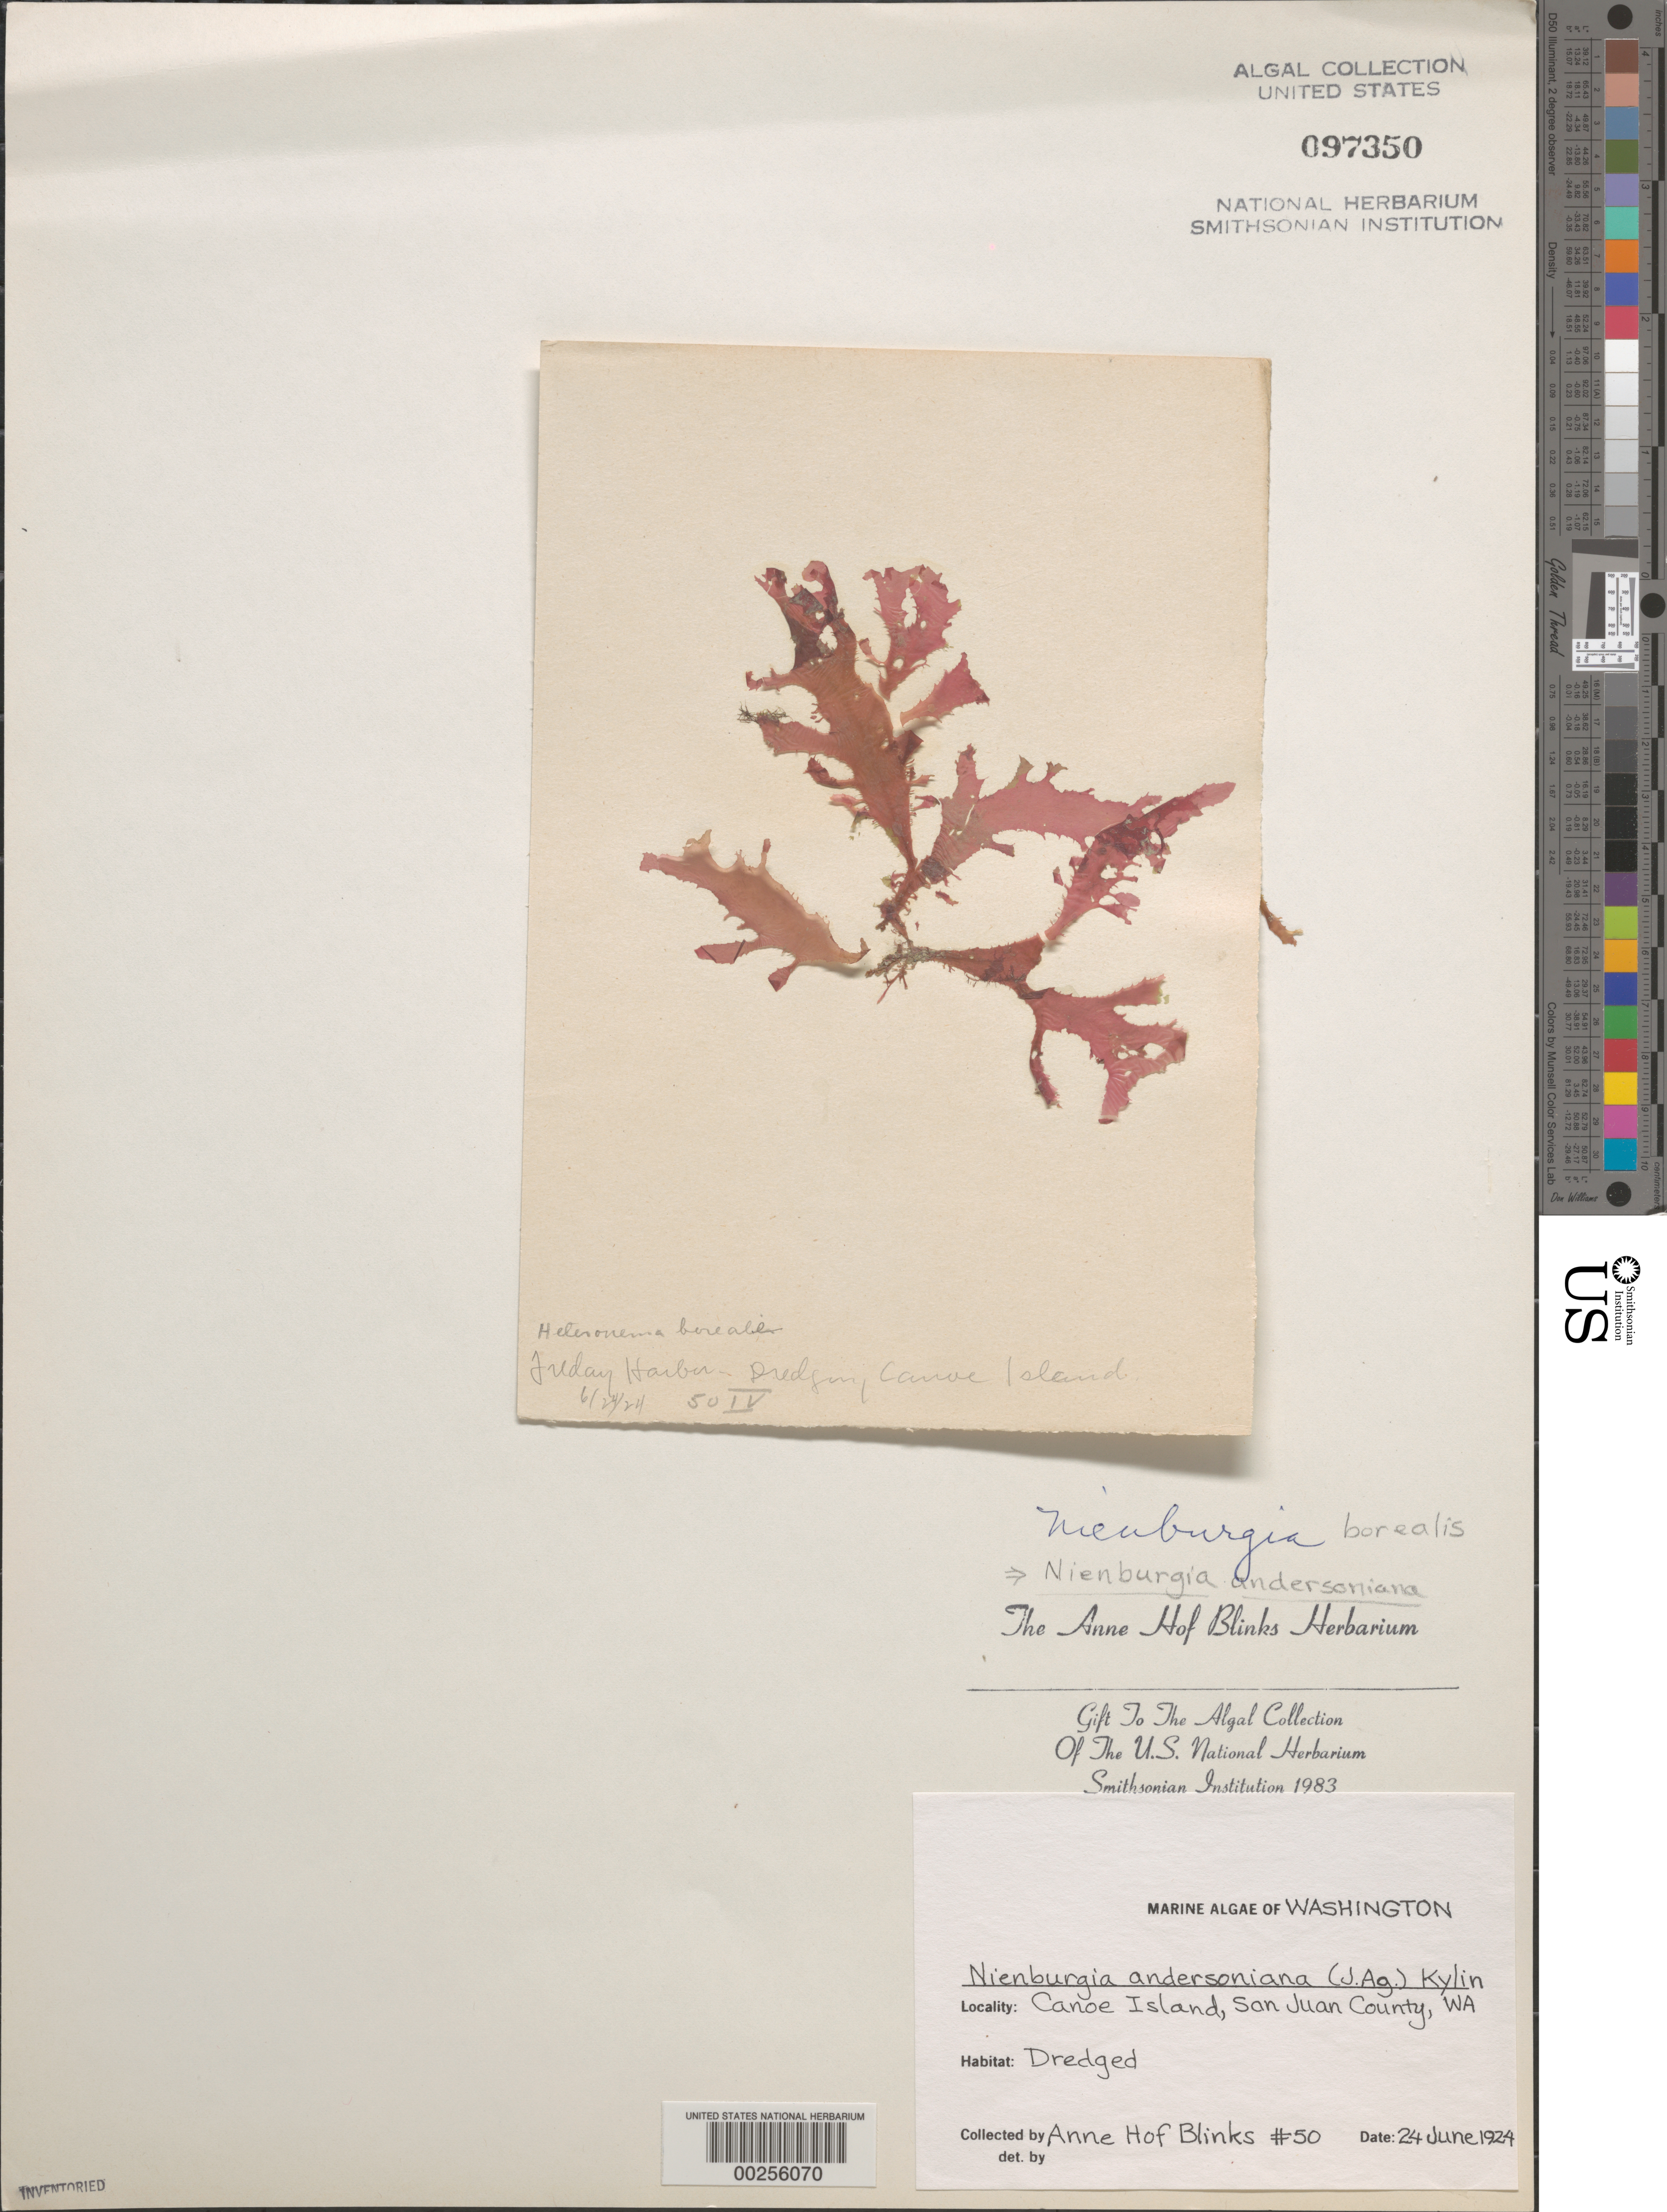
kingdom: Plantae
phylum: Rhodophyta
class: Florideophyceae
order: Ceramiales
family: Delesseriaceae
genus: Nienburgia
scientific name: Nienburgia andersoniana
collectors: A. Blinks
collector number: AHB 50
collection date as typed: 24 Jun 1924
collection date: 1924-06-24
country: United States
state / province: Washington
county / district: San Juan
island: Canoe Island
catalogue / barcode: US 97350